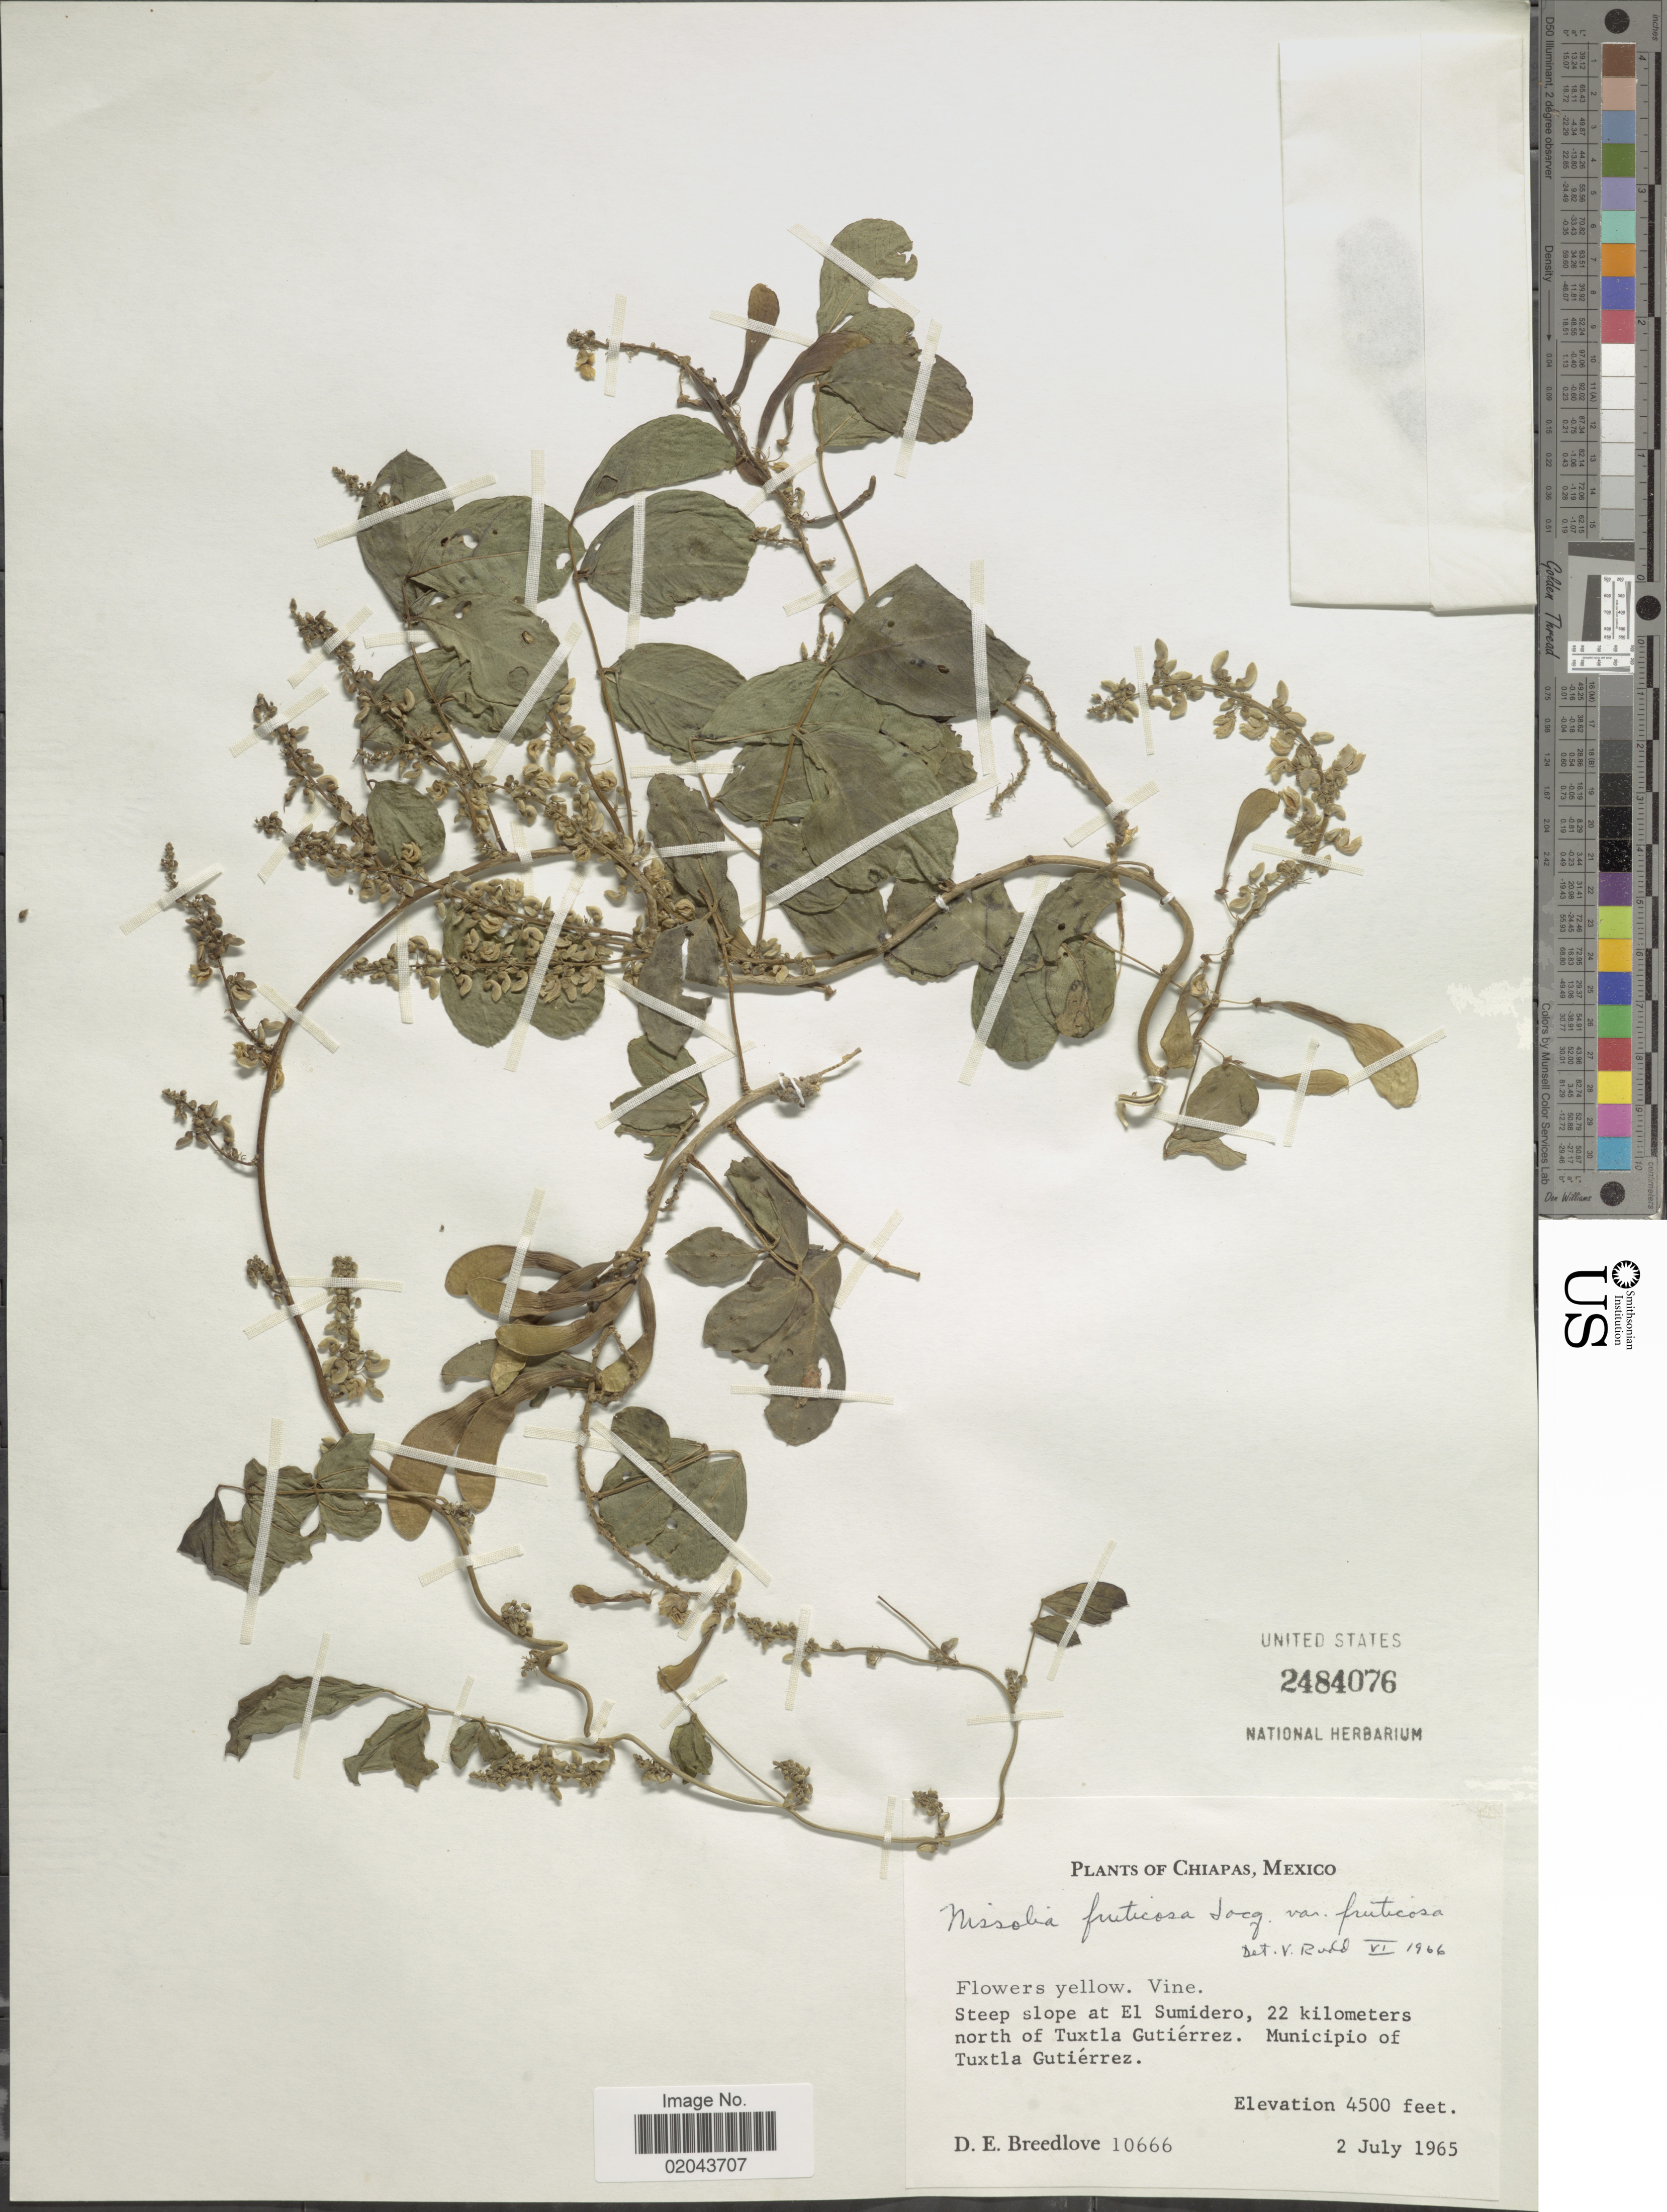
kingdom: Plantae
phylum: Tracheophyta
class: Magnoliopsida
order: Fabales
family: Fabaceae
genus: Nissolia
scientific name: Nissolia fruticosa var. fruticosa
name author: Jacq.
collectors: D. E. Breedlove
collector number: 10666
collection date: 1965-07-02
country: Mexico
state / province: Chiapas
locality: Steep slope at El Sumidero, 22 kilometers north of Tuxtla Gutierrez, Municipio of Tuxtla Gutierrez.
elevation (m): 1372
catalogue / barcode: US 2484076